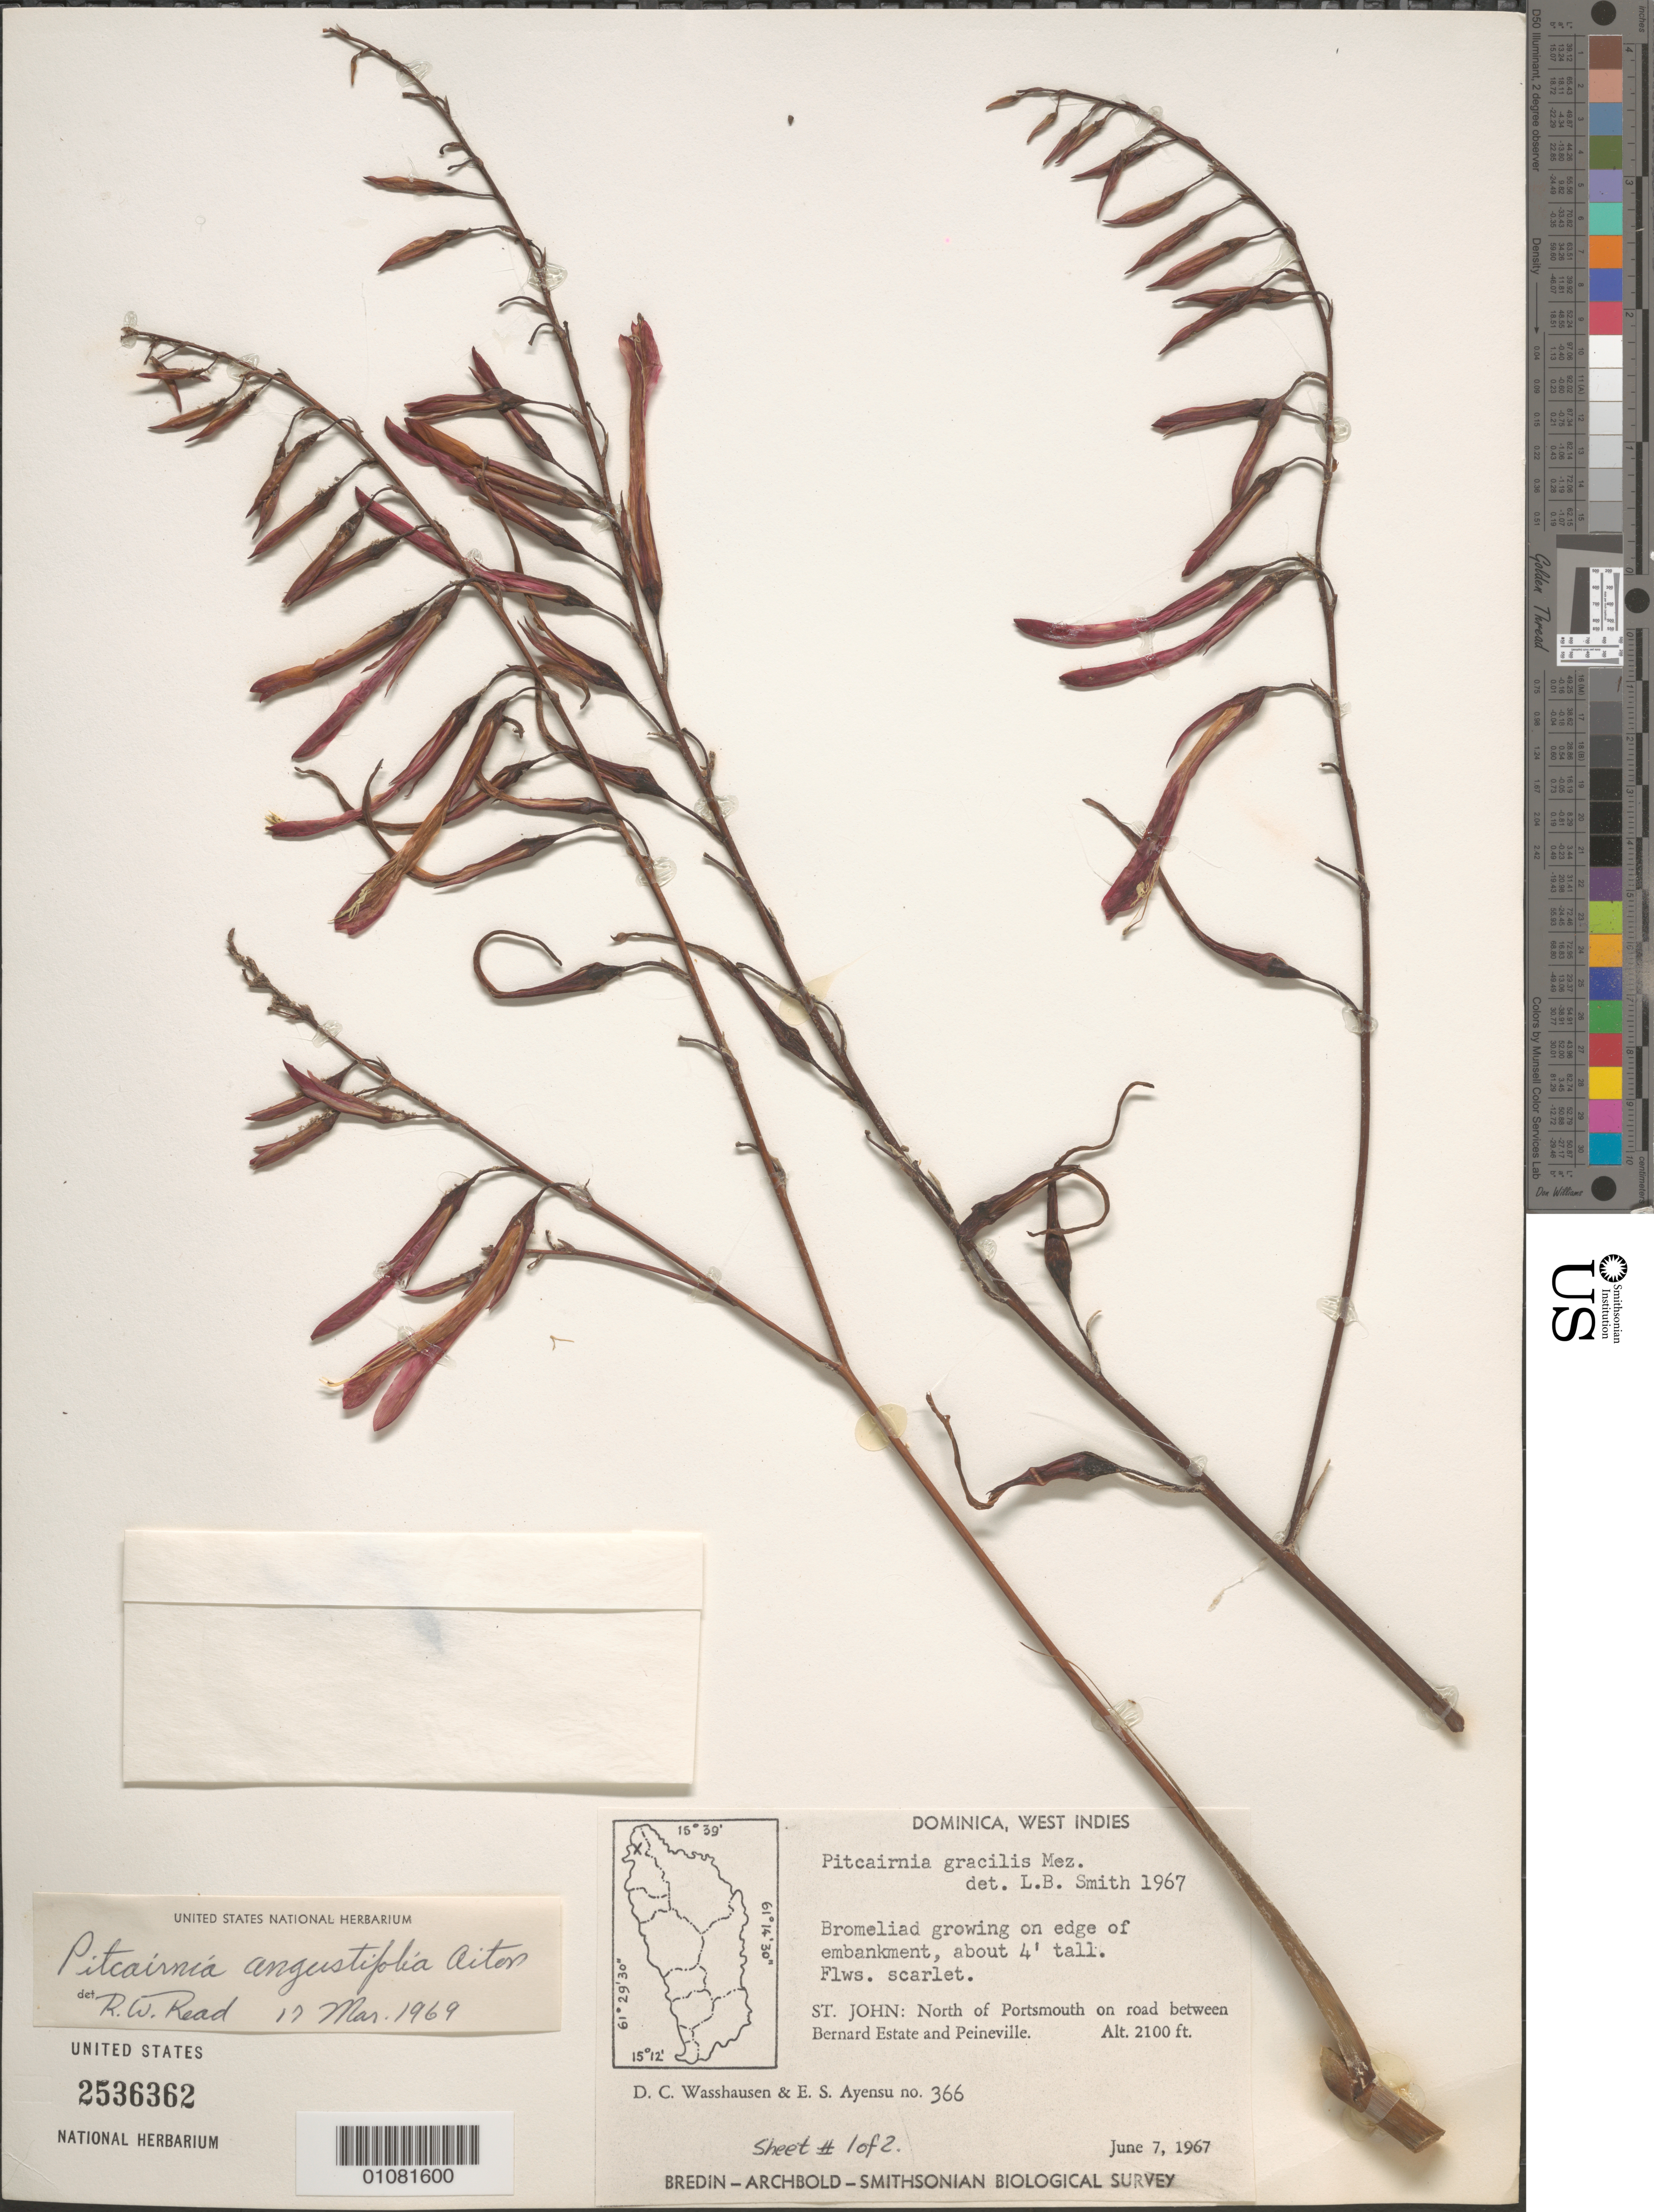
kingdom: Plantae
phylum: Tracheophyta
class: Liliopsida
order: Poales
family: Bromeliaceae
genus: Pitcairnia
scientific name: Pitcairnia angustifolia var. angustifolia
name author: Sol. ex Aiton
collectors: D. C. Wasshausen & E. S. Ayensu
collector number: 366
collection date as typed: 07 Jun 1967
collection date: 1967-06-07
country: Dominica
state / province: St. John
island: Dominica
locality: N of Portsmouth on road between Bernard Estate and Peineville.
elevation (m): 640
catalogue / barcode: US 2536362